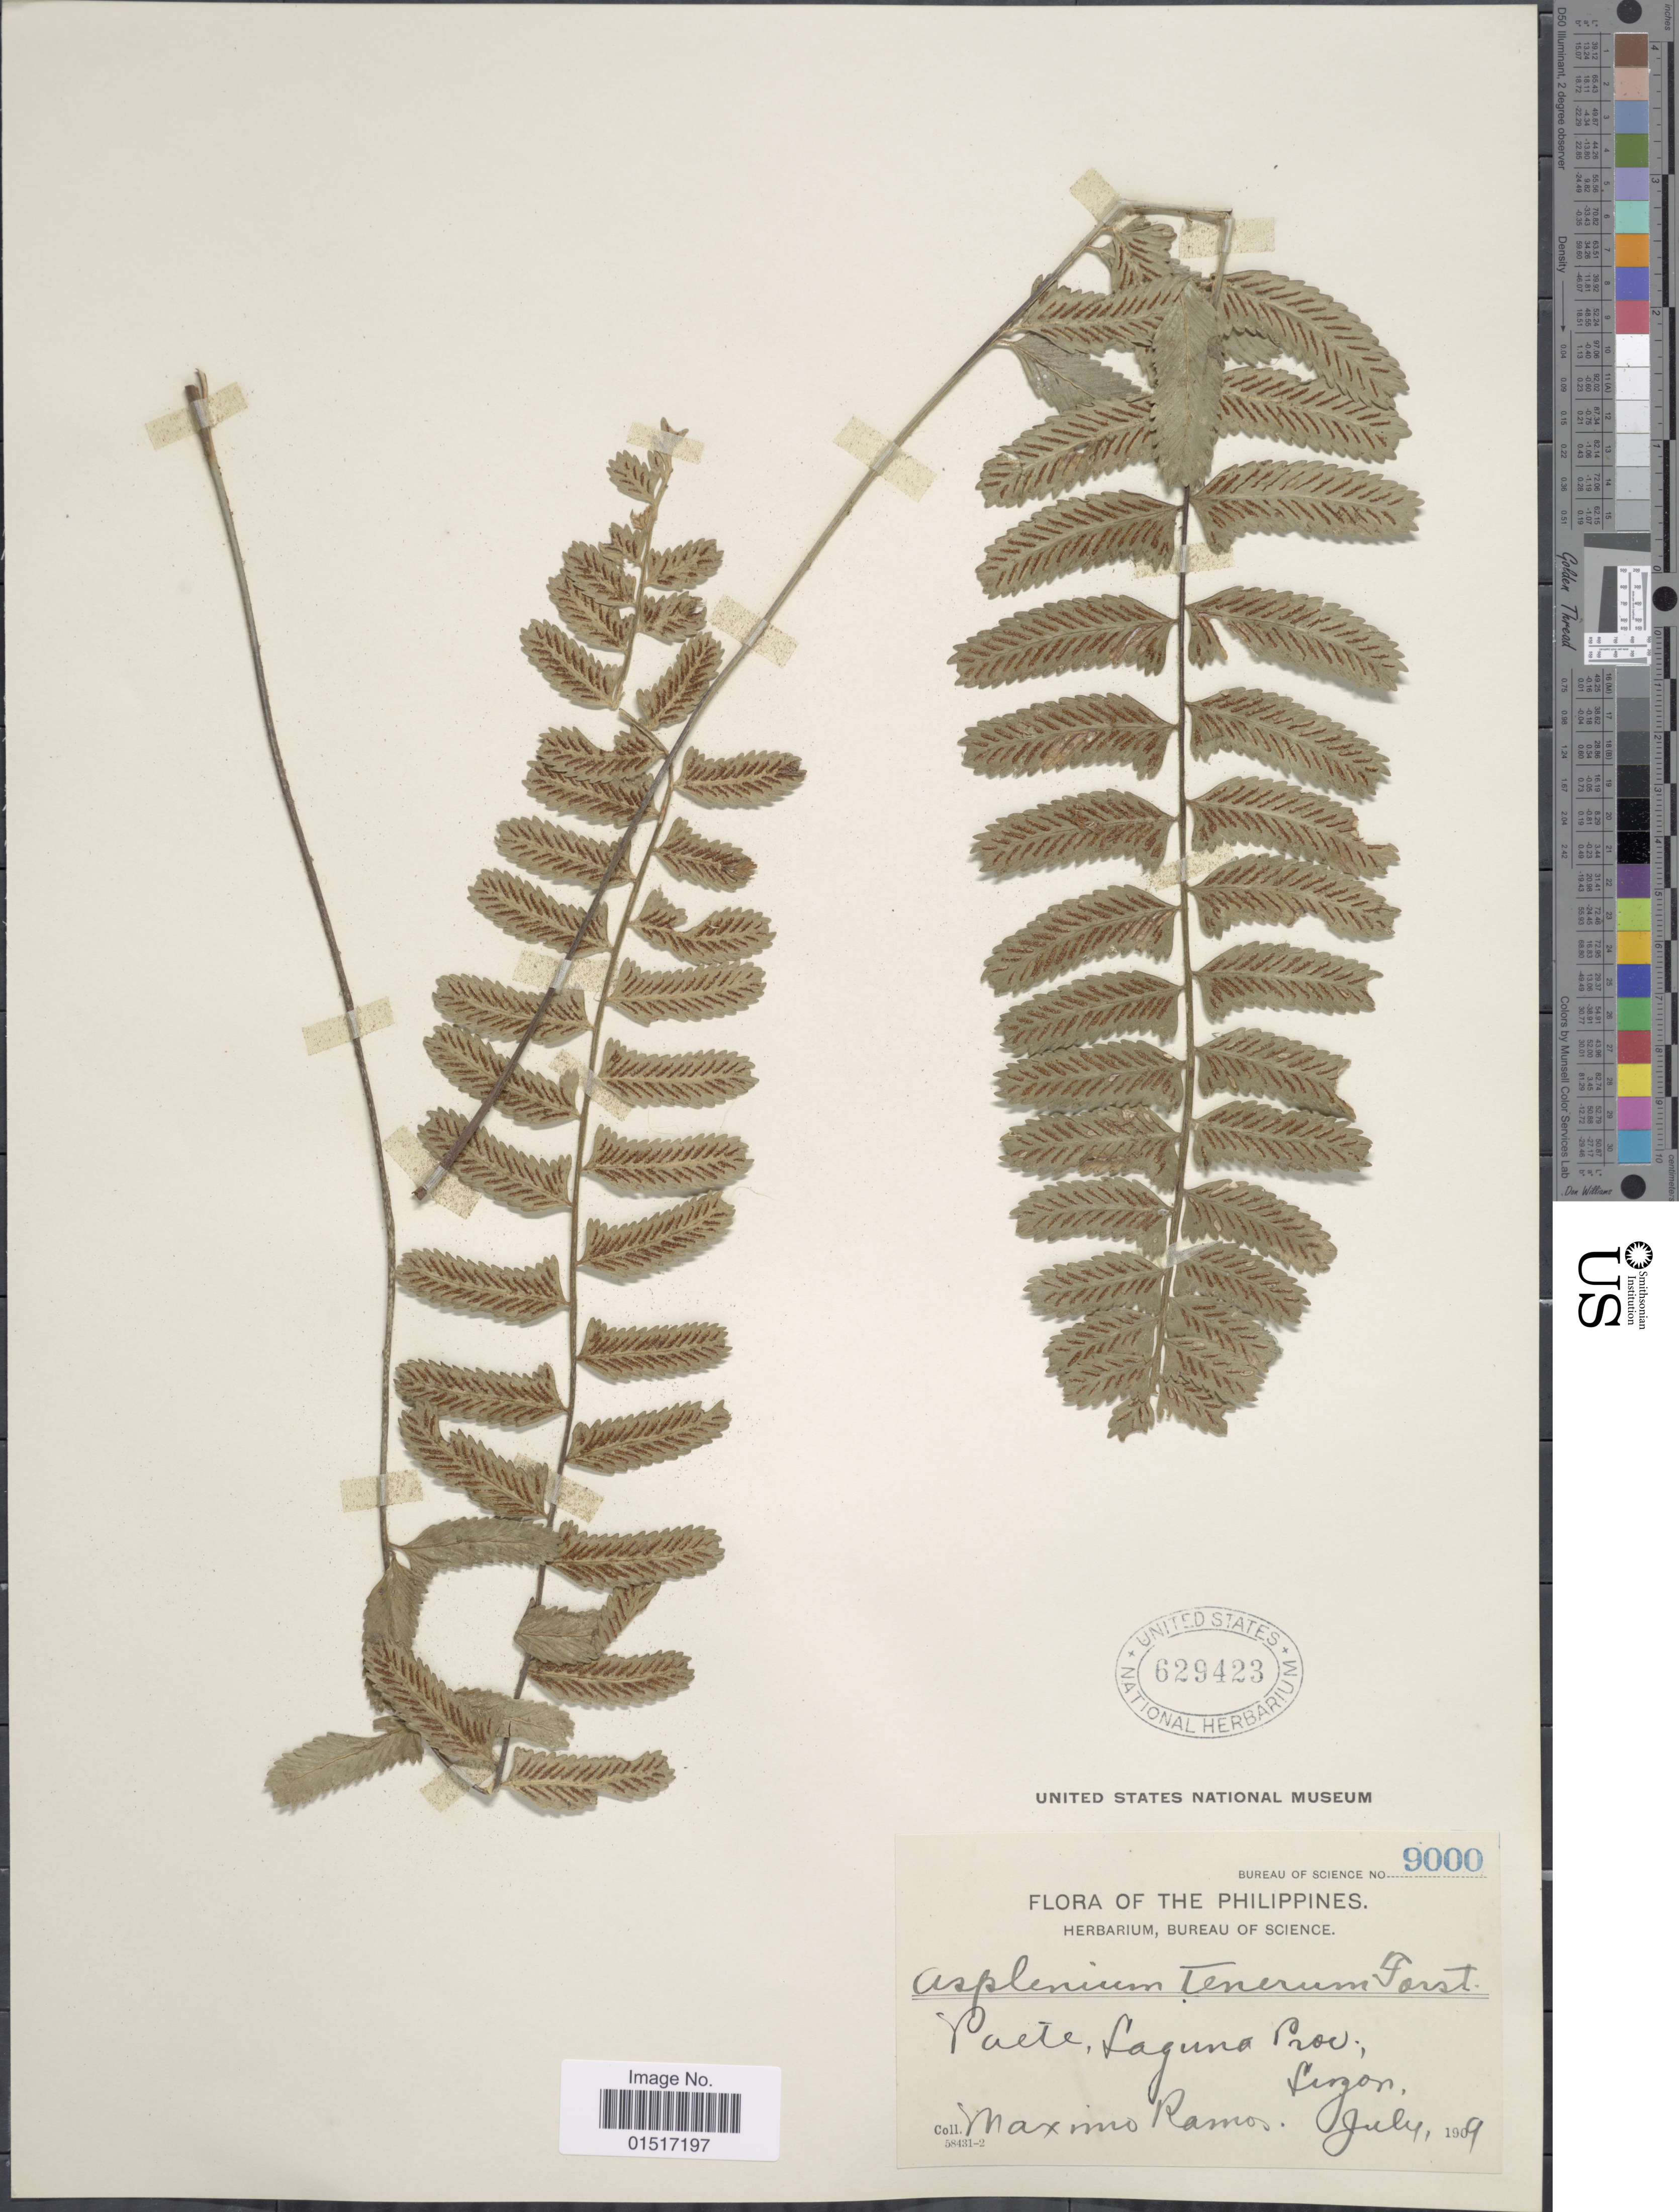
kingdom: Plantae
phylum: Tracheophyta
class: Polypodiopsida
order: Polypodiales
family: Aspleniaceae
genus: Asplenium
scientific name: Asplenium tenerum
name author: G. Forst.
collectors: M. Ramos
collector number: Bureau of Science 9000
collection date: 1909-07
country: Philippines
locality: Paete, Laguna Prov., Luzon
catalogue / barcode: US 629423